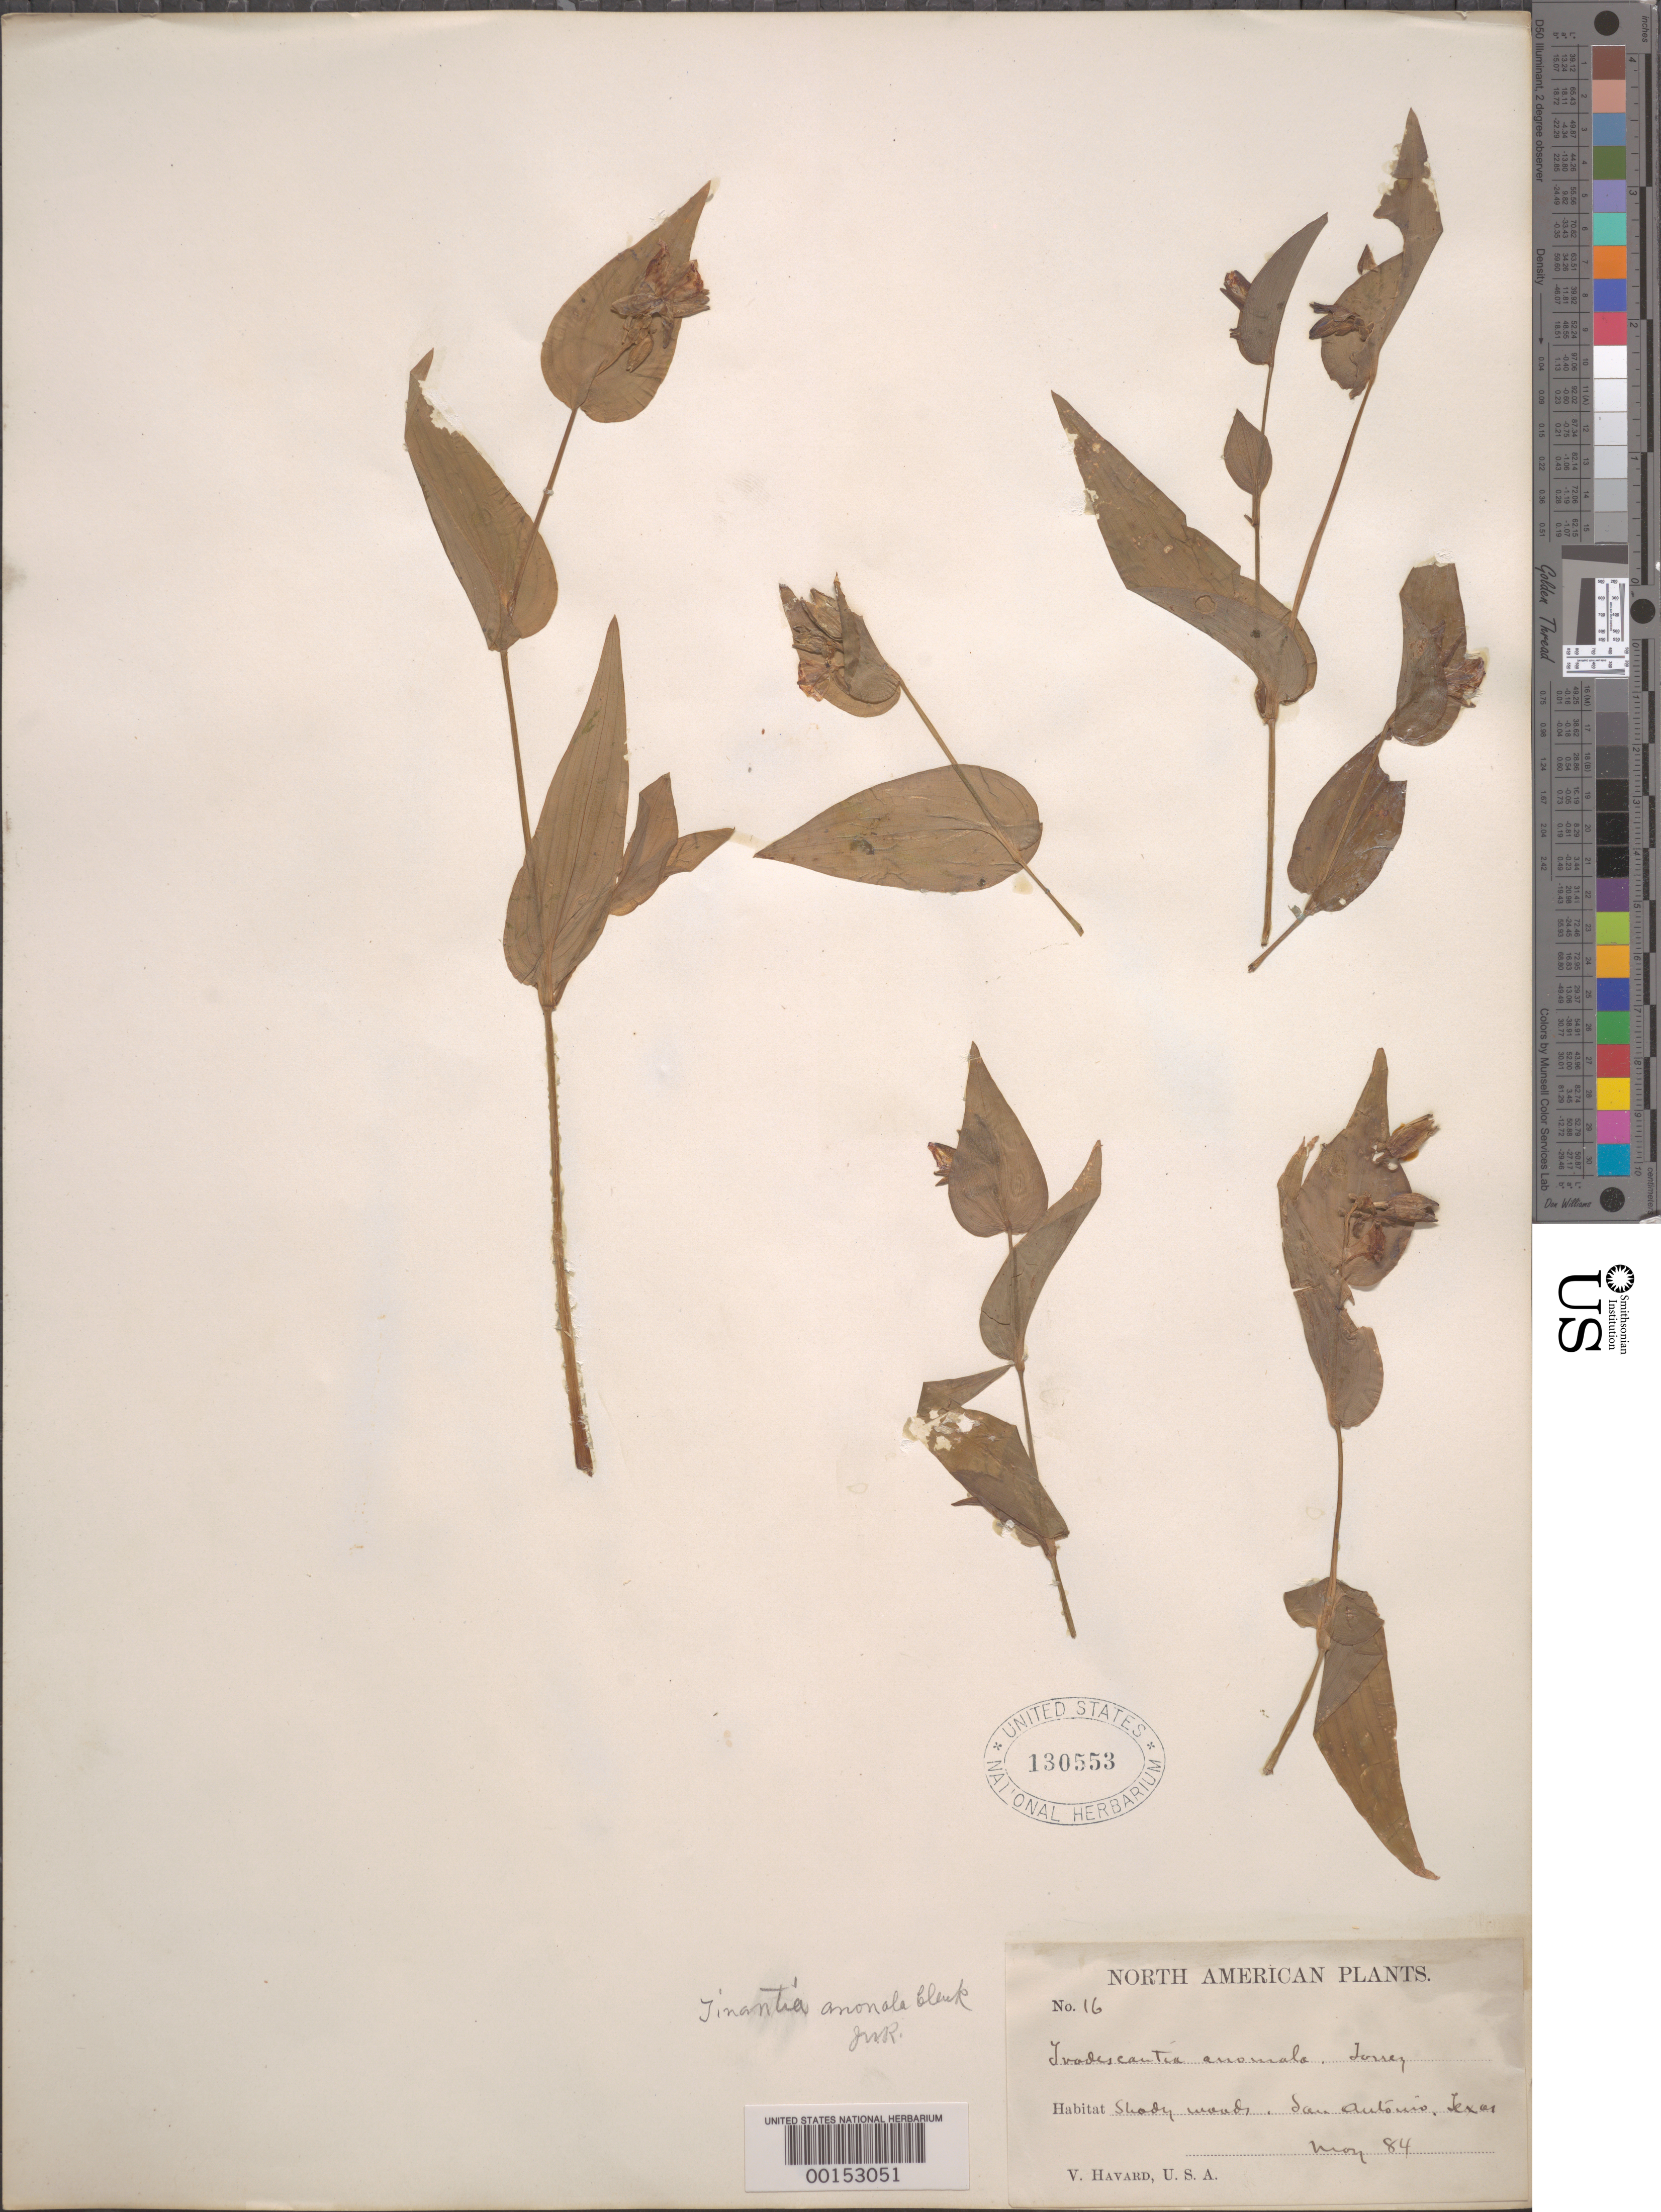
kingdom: Plantae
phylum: Tracheophyta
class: Liliopsida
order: Commelinales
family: Commelinaceae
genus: Tinantia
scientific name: Tinantia anomala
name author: (Torr.) C.B. Clarke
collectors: V. Havard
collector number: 16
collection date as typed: May 1884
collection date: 1884-05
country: United States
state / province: Texas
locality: San Antonio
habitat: Shaded woods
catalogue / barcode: US 130553